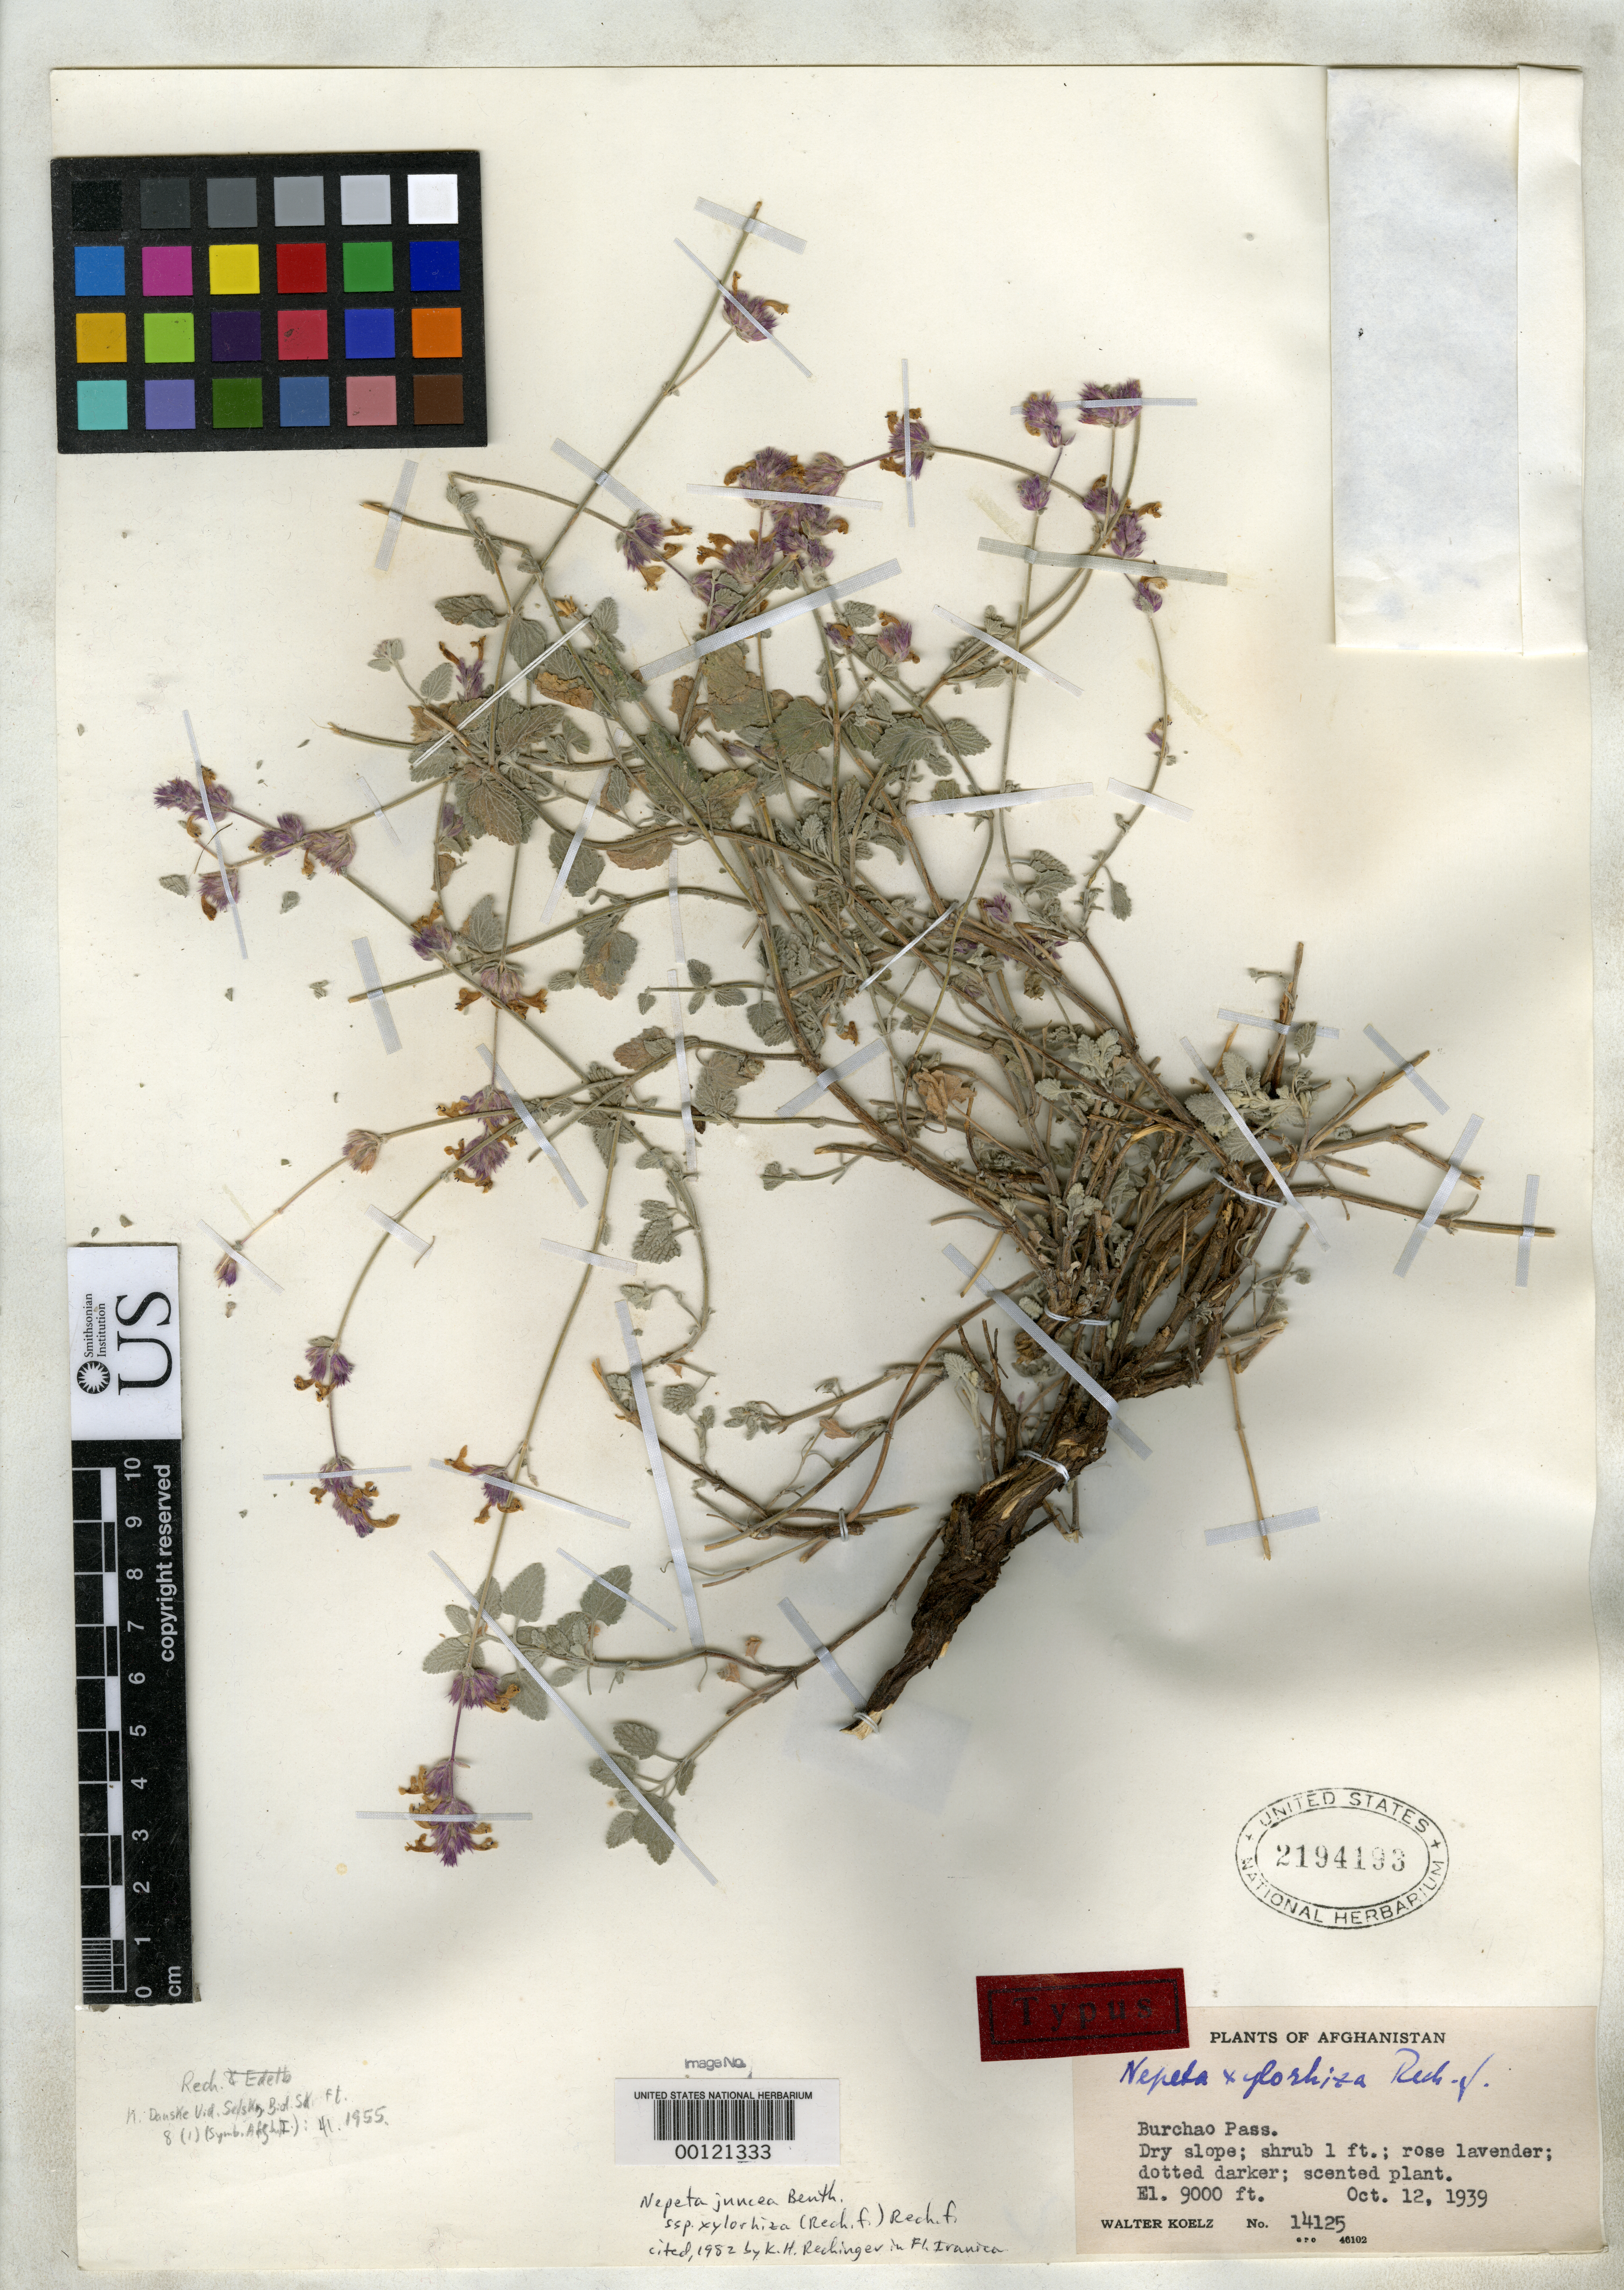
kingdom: Plantae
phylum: Tracheophyta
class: Magnoliopsida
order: Lamiales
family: Lamiaceae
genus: Nepeta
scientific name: Nepeta xylorhiza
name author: Rech. f.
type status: Isotype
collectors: W. N. Koelz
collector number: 14125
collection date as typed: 12 Oct 1939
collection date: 1939-10-12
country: Afghanistan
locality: Burchao pass; alt. 9000 ft.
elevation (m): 2743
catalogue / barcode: US 2194193